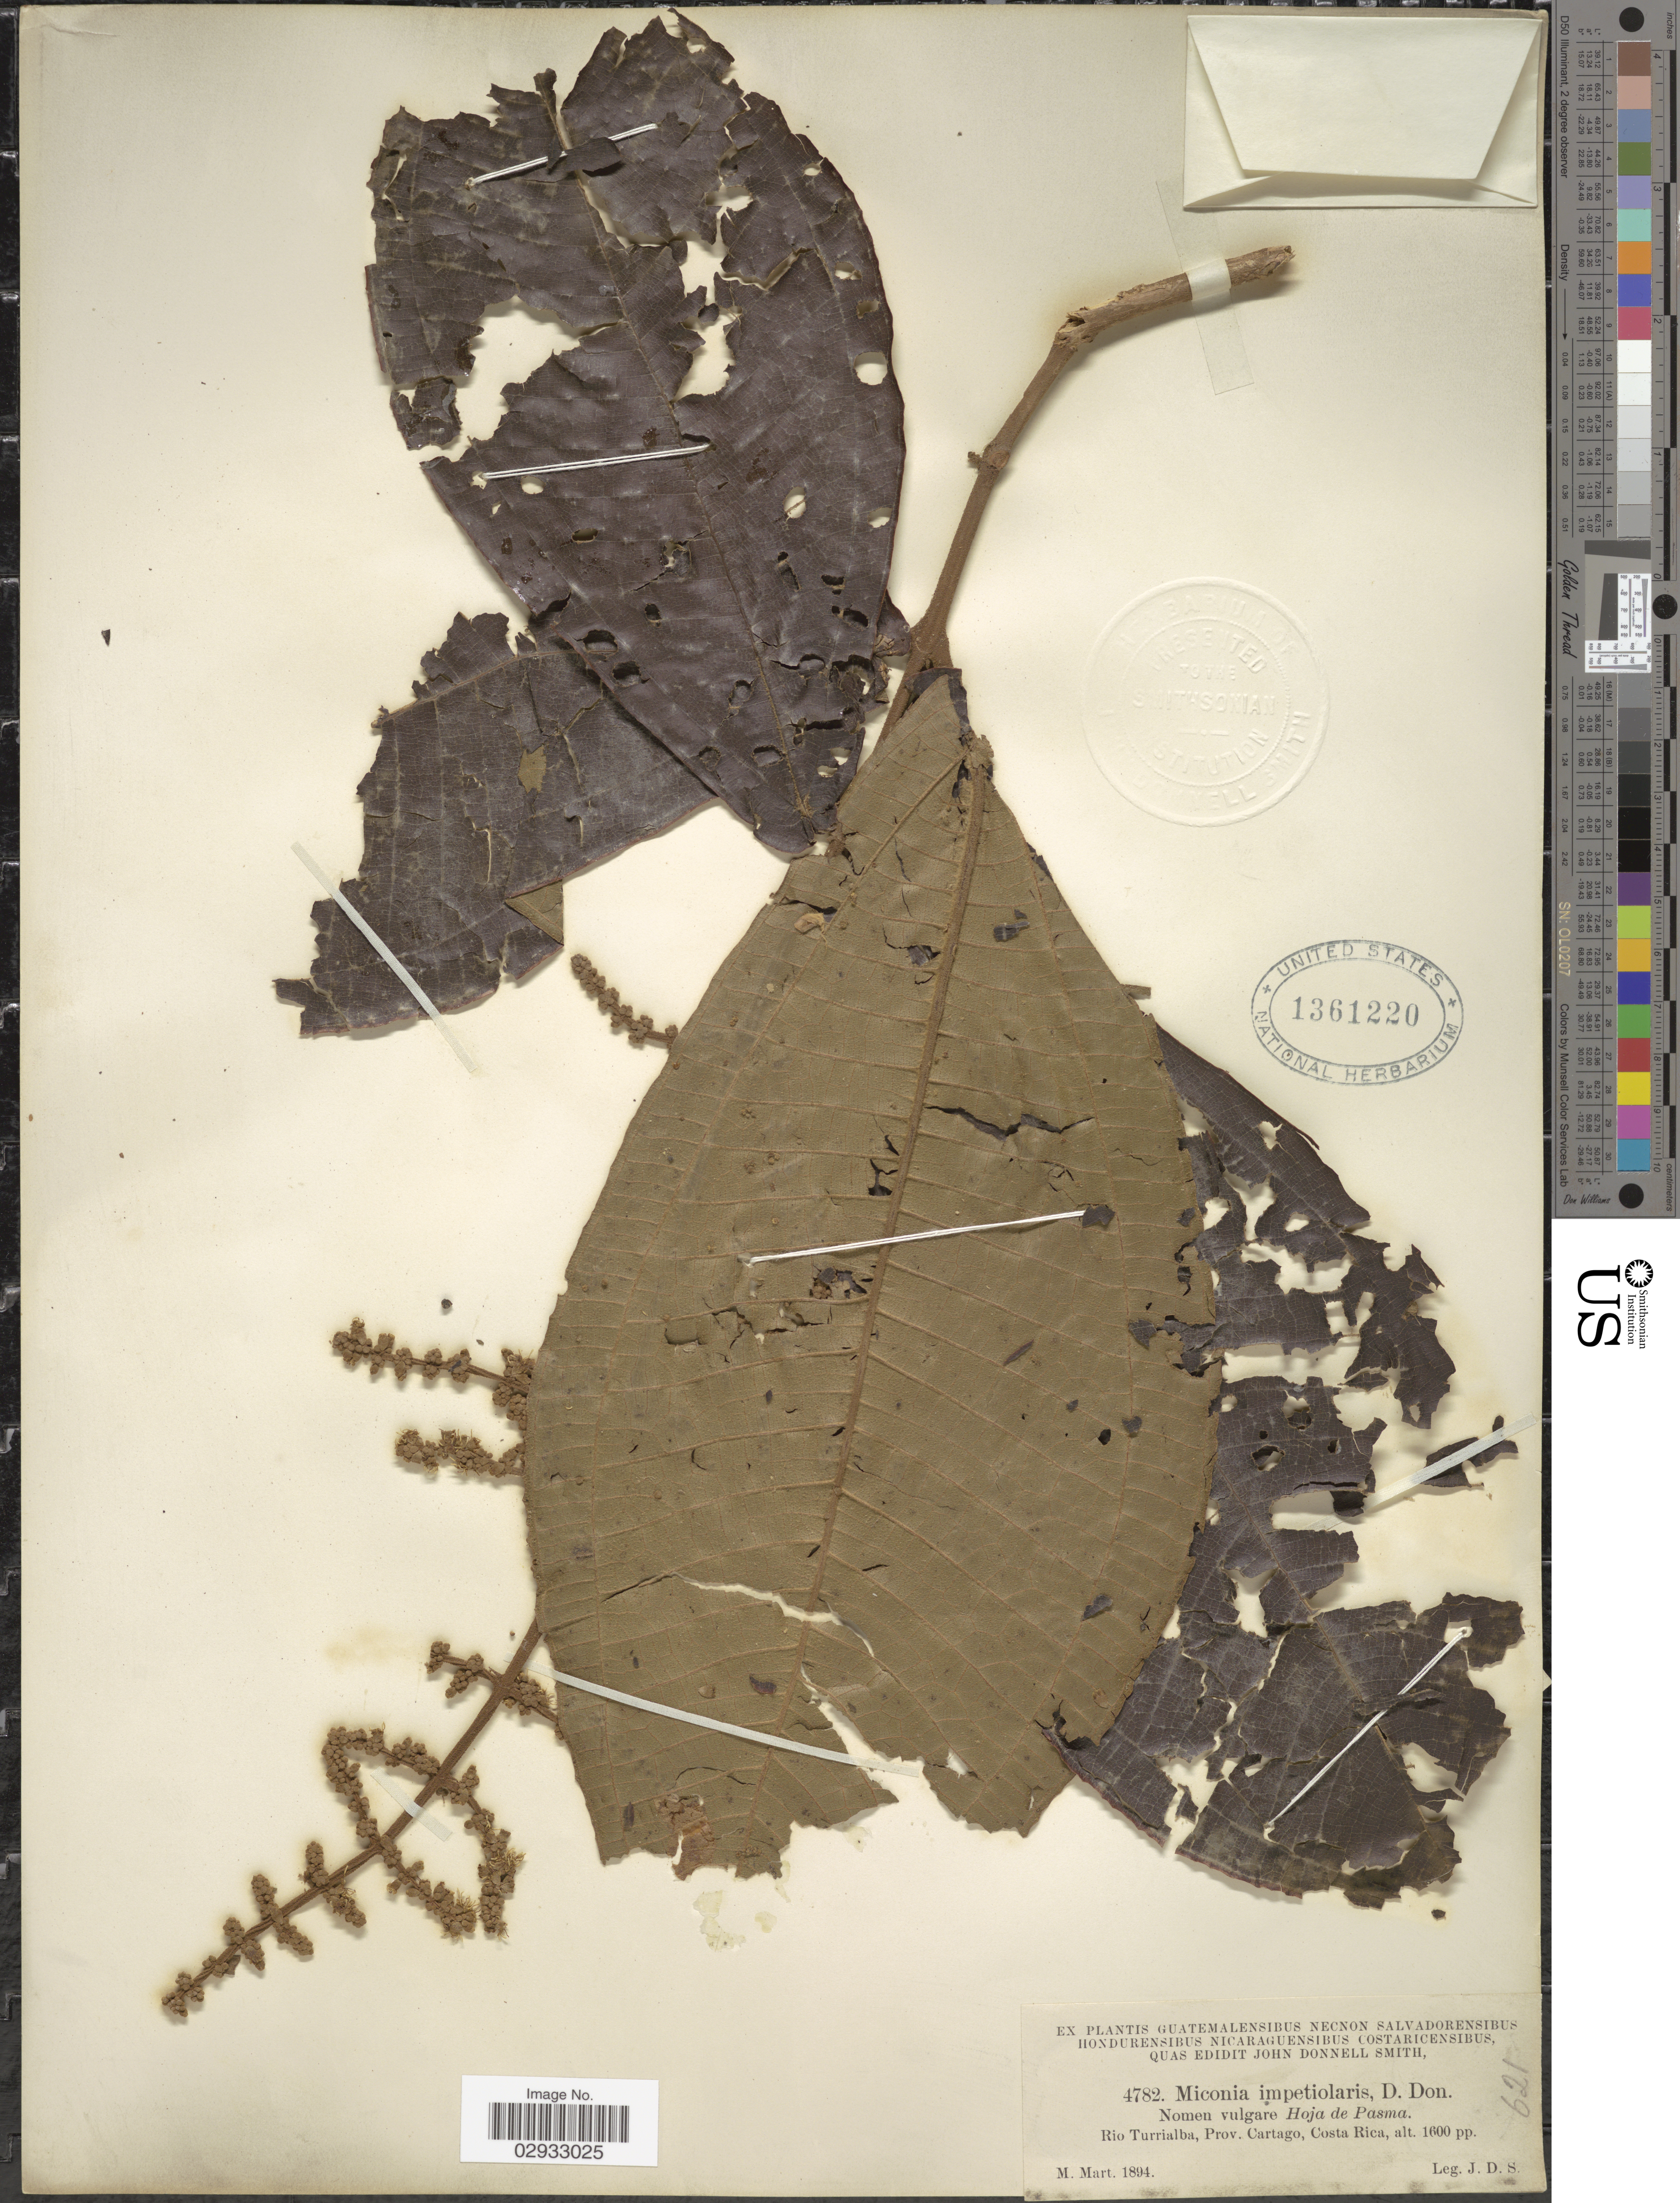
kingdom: Plantae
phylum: Tracheophyta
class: Magnoliopsida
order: Myrtales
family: Melastomataceae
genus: Miconia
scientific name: Miconia impetiolaris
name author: (Sw.) D. Don ex DC.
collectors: J. Donnell Smith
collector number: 4782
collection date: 1894-03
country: Costa Rica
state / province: Cartago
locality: Rio Turrialba, Prov. Cartago.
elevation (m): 488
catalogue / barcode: US 1361220